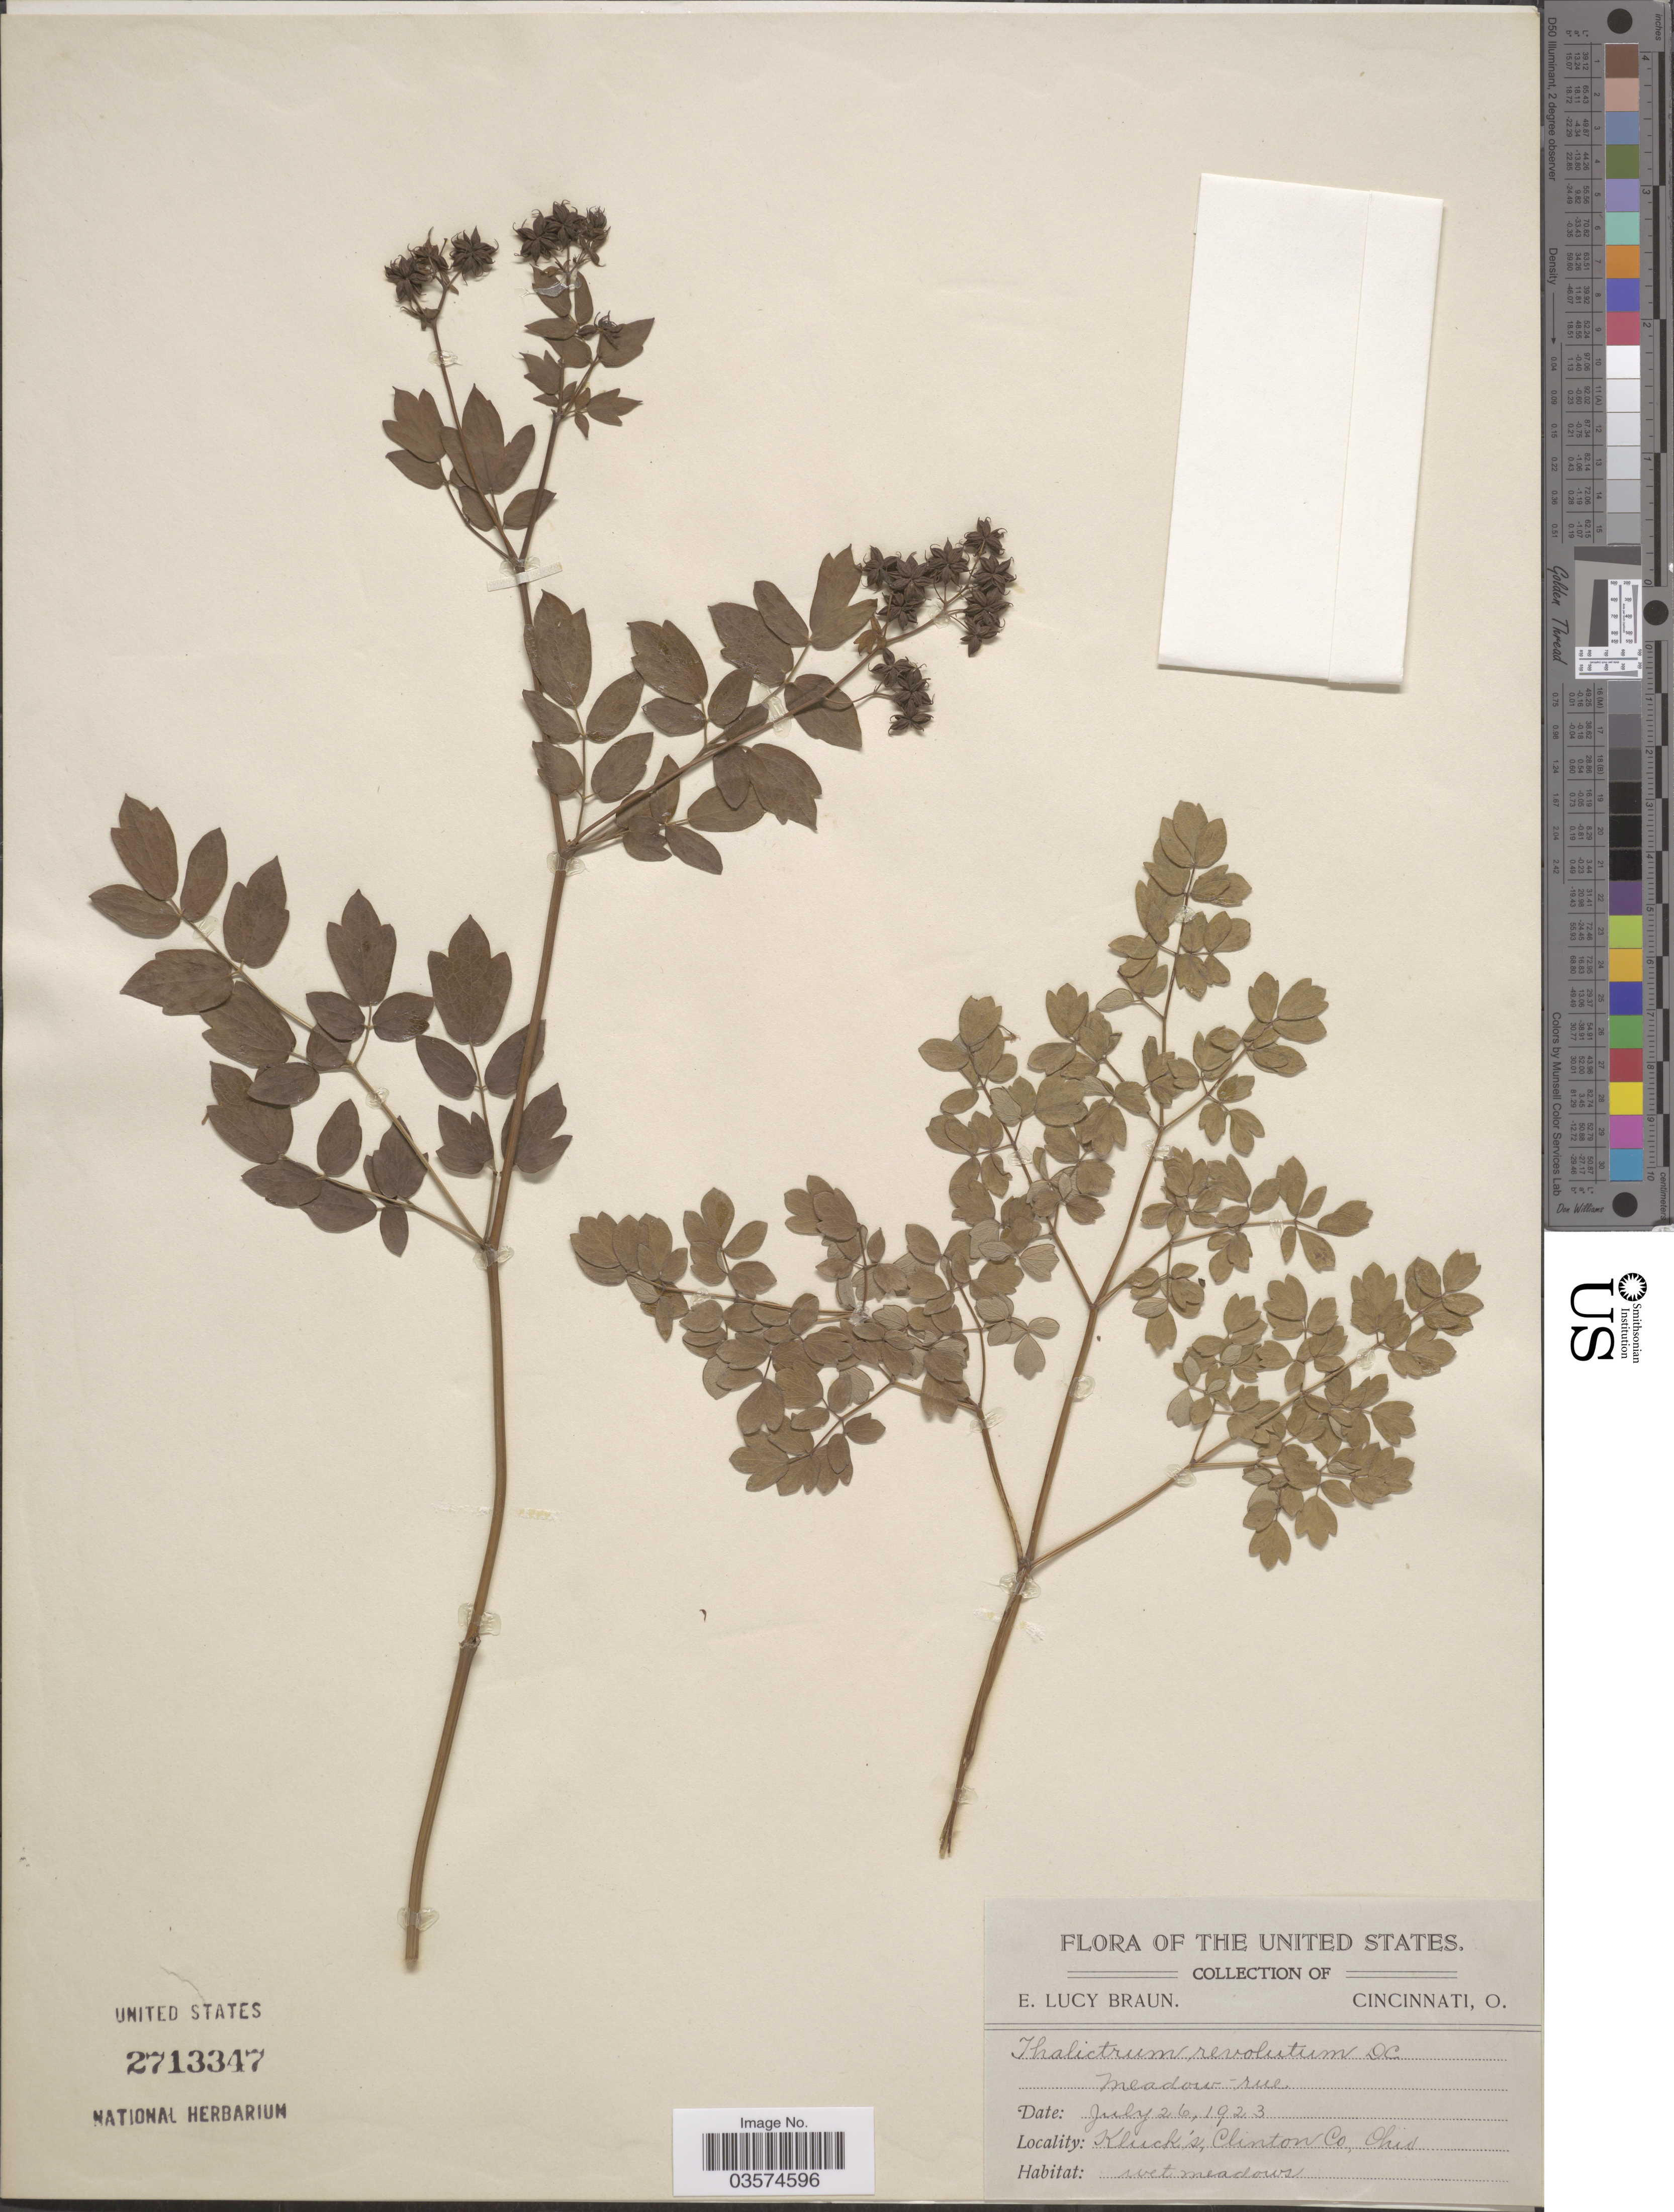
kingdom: Plantae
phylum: Tracheophyta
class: Magnoliopsida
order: Ranunculales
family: Ranunculaceae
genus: Thalictrum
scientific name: Thalictrum amphibolum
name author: Greene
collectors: E. L. Braun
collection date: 1923-07-26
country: United States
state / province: Ohio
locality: Kluck's, Clinton Co.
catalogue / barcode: US 2713347